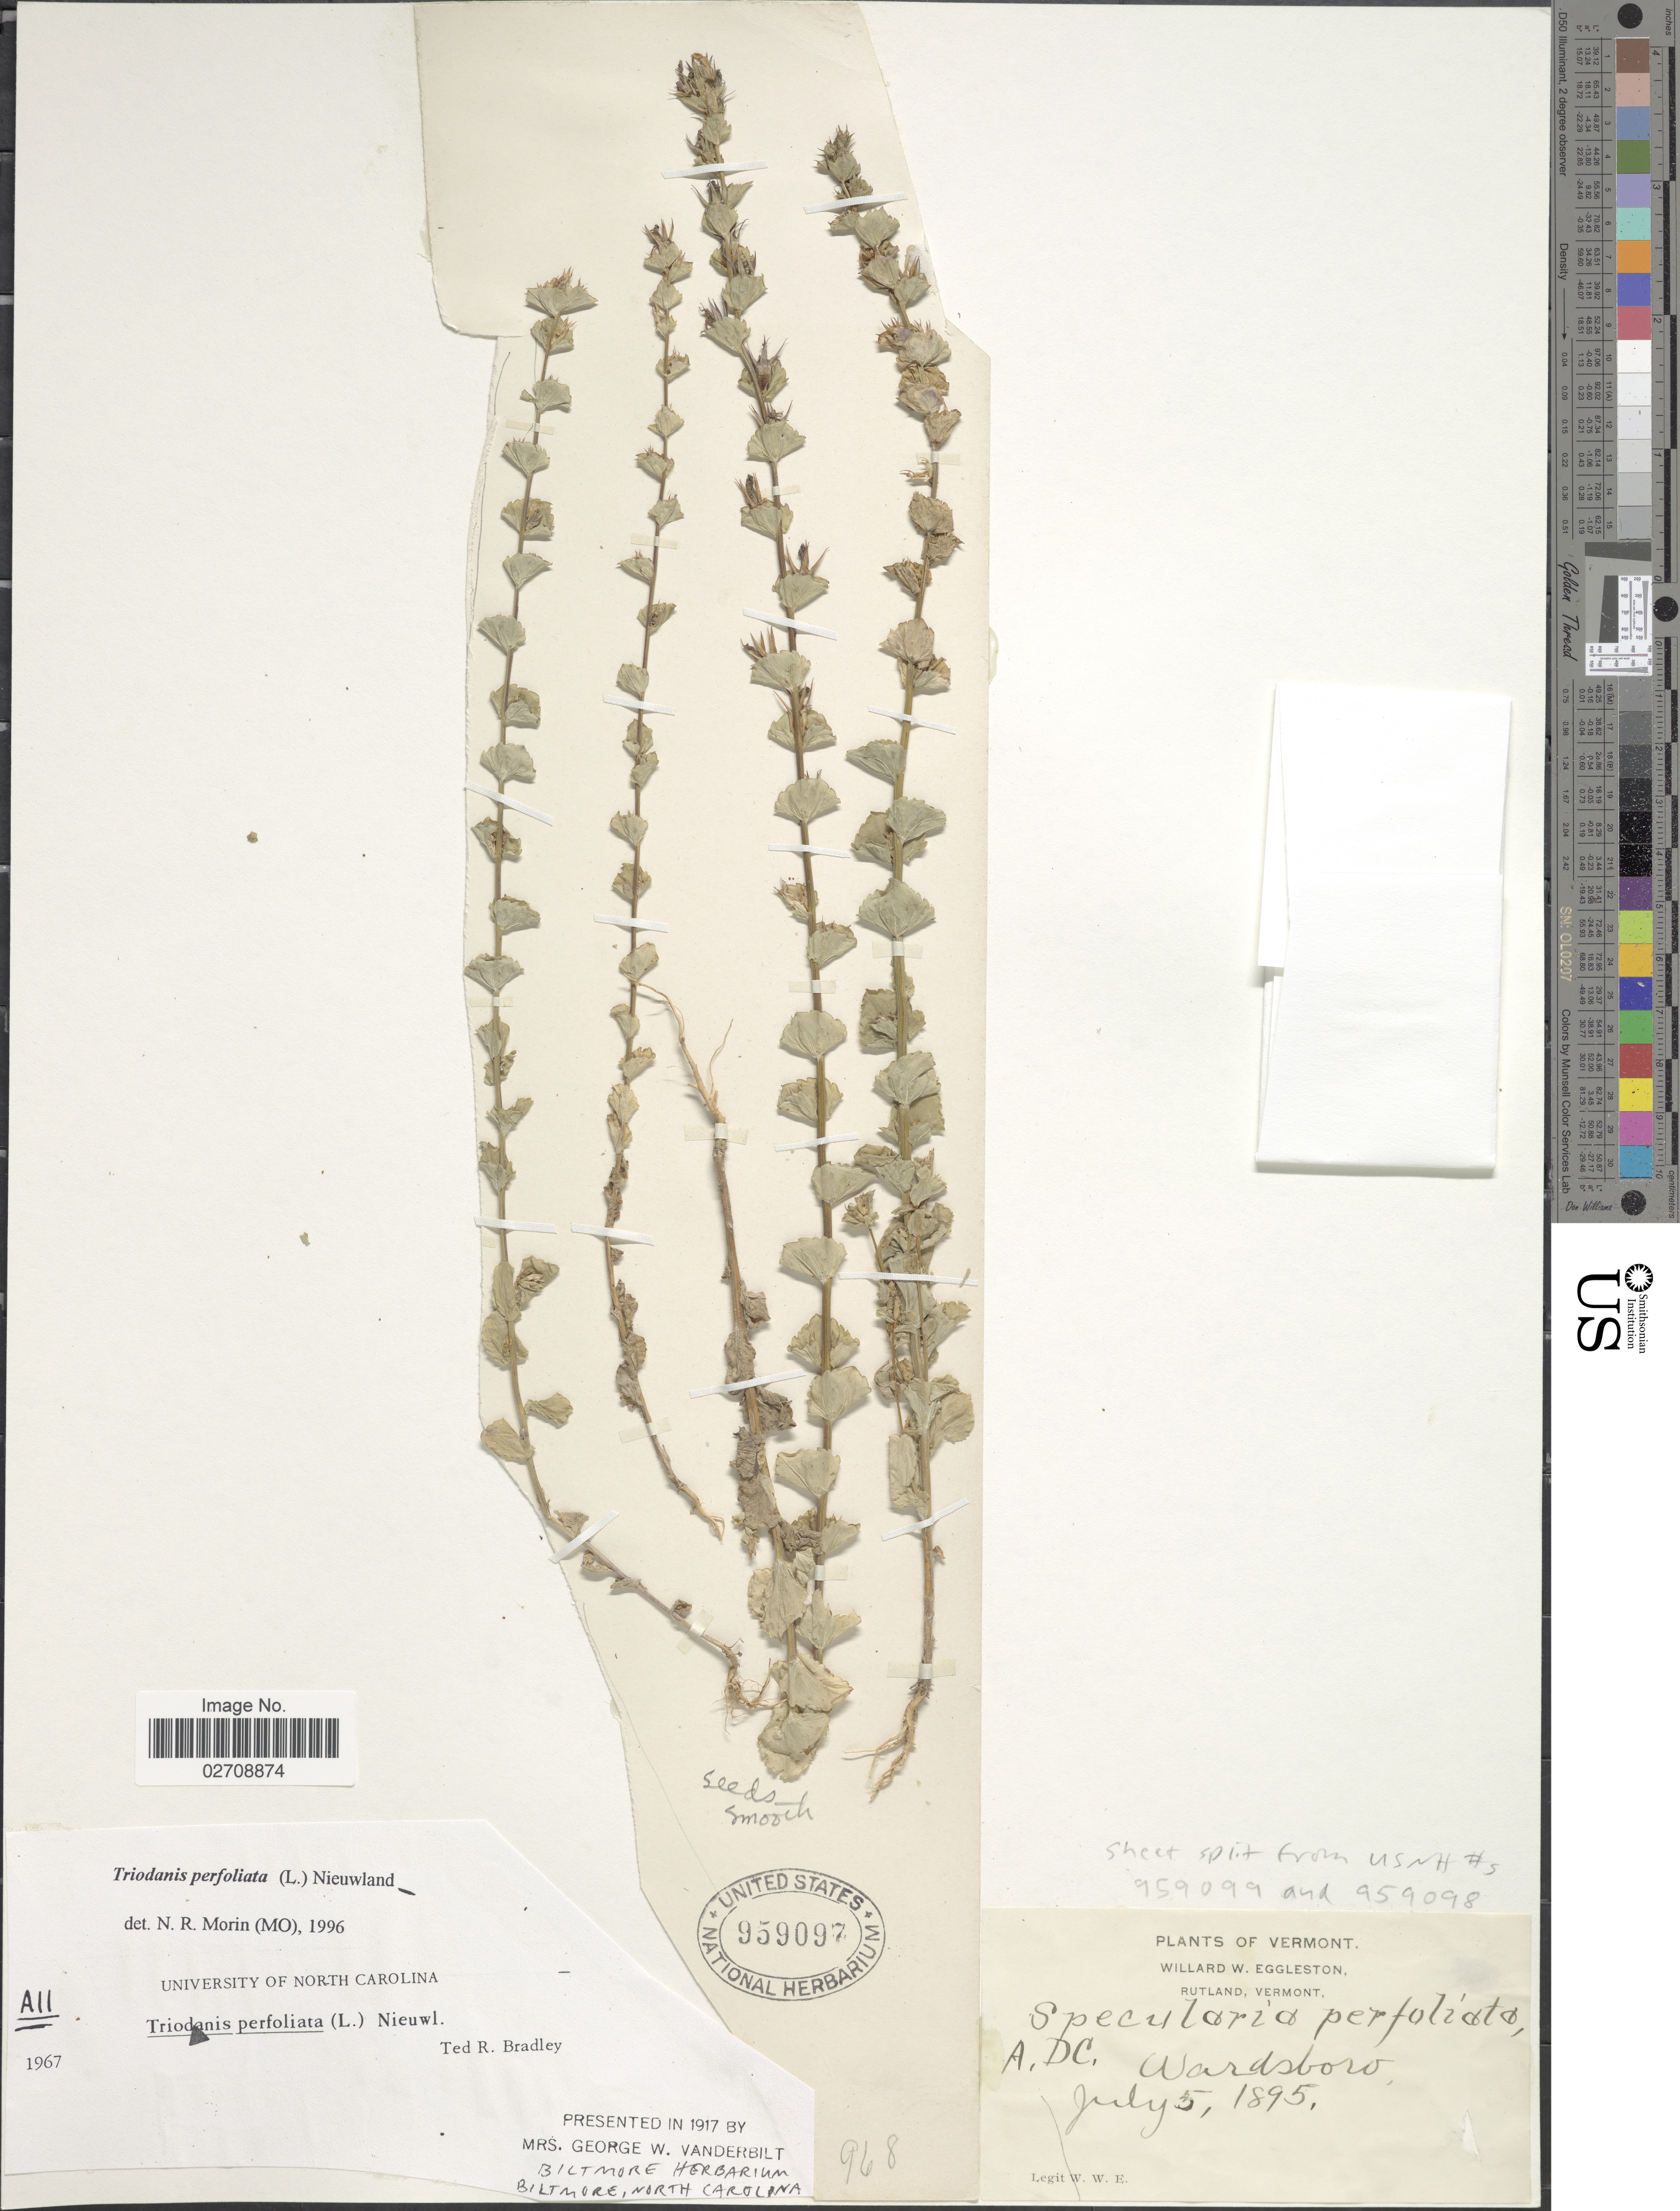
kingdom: Plantae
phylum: Tracheophyta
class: Magnoliopsida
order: Asterales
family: Campanulaceae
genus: Triodanis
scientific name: Triodanis perfoliata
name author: (L.) Nieuwl.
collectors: W. W. Eggleston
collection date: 1895-07-05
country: United States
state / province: Vermont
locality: Vermont, Rutland, Wardsboro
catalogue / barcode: US 959097